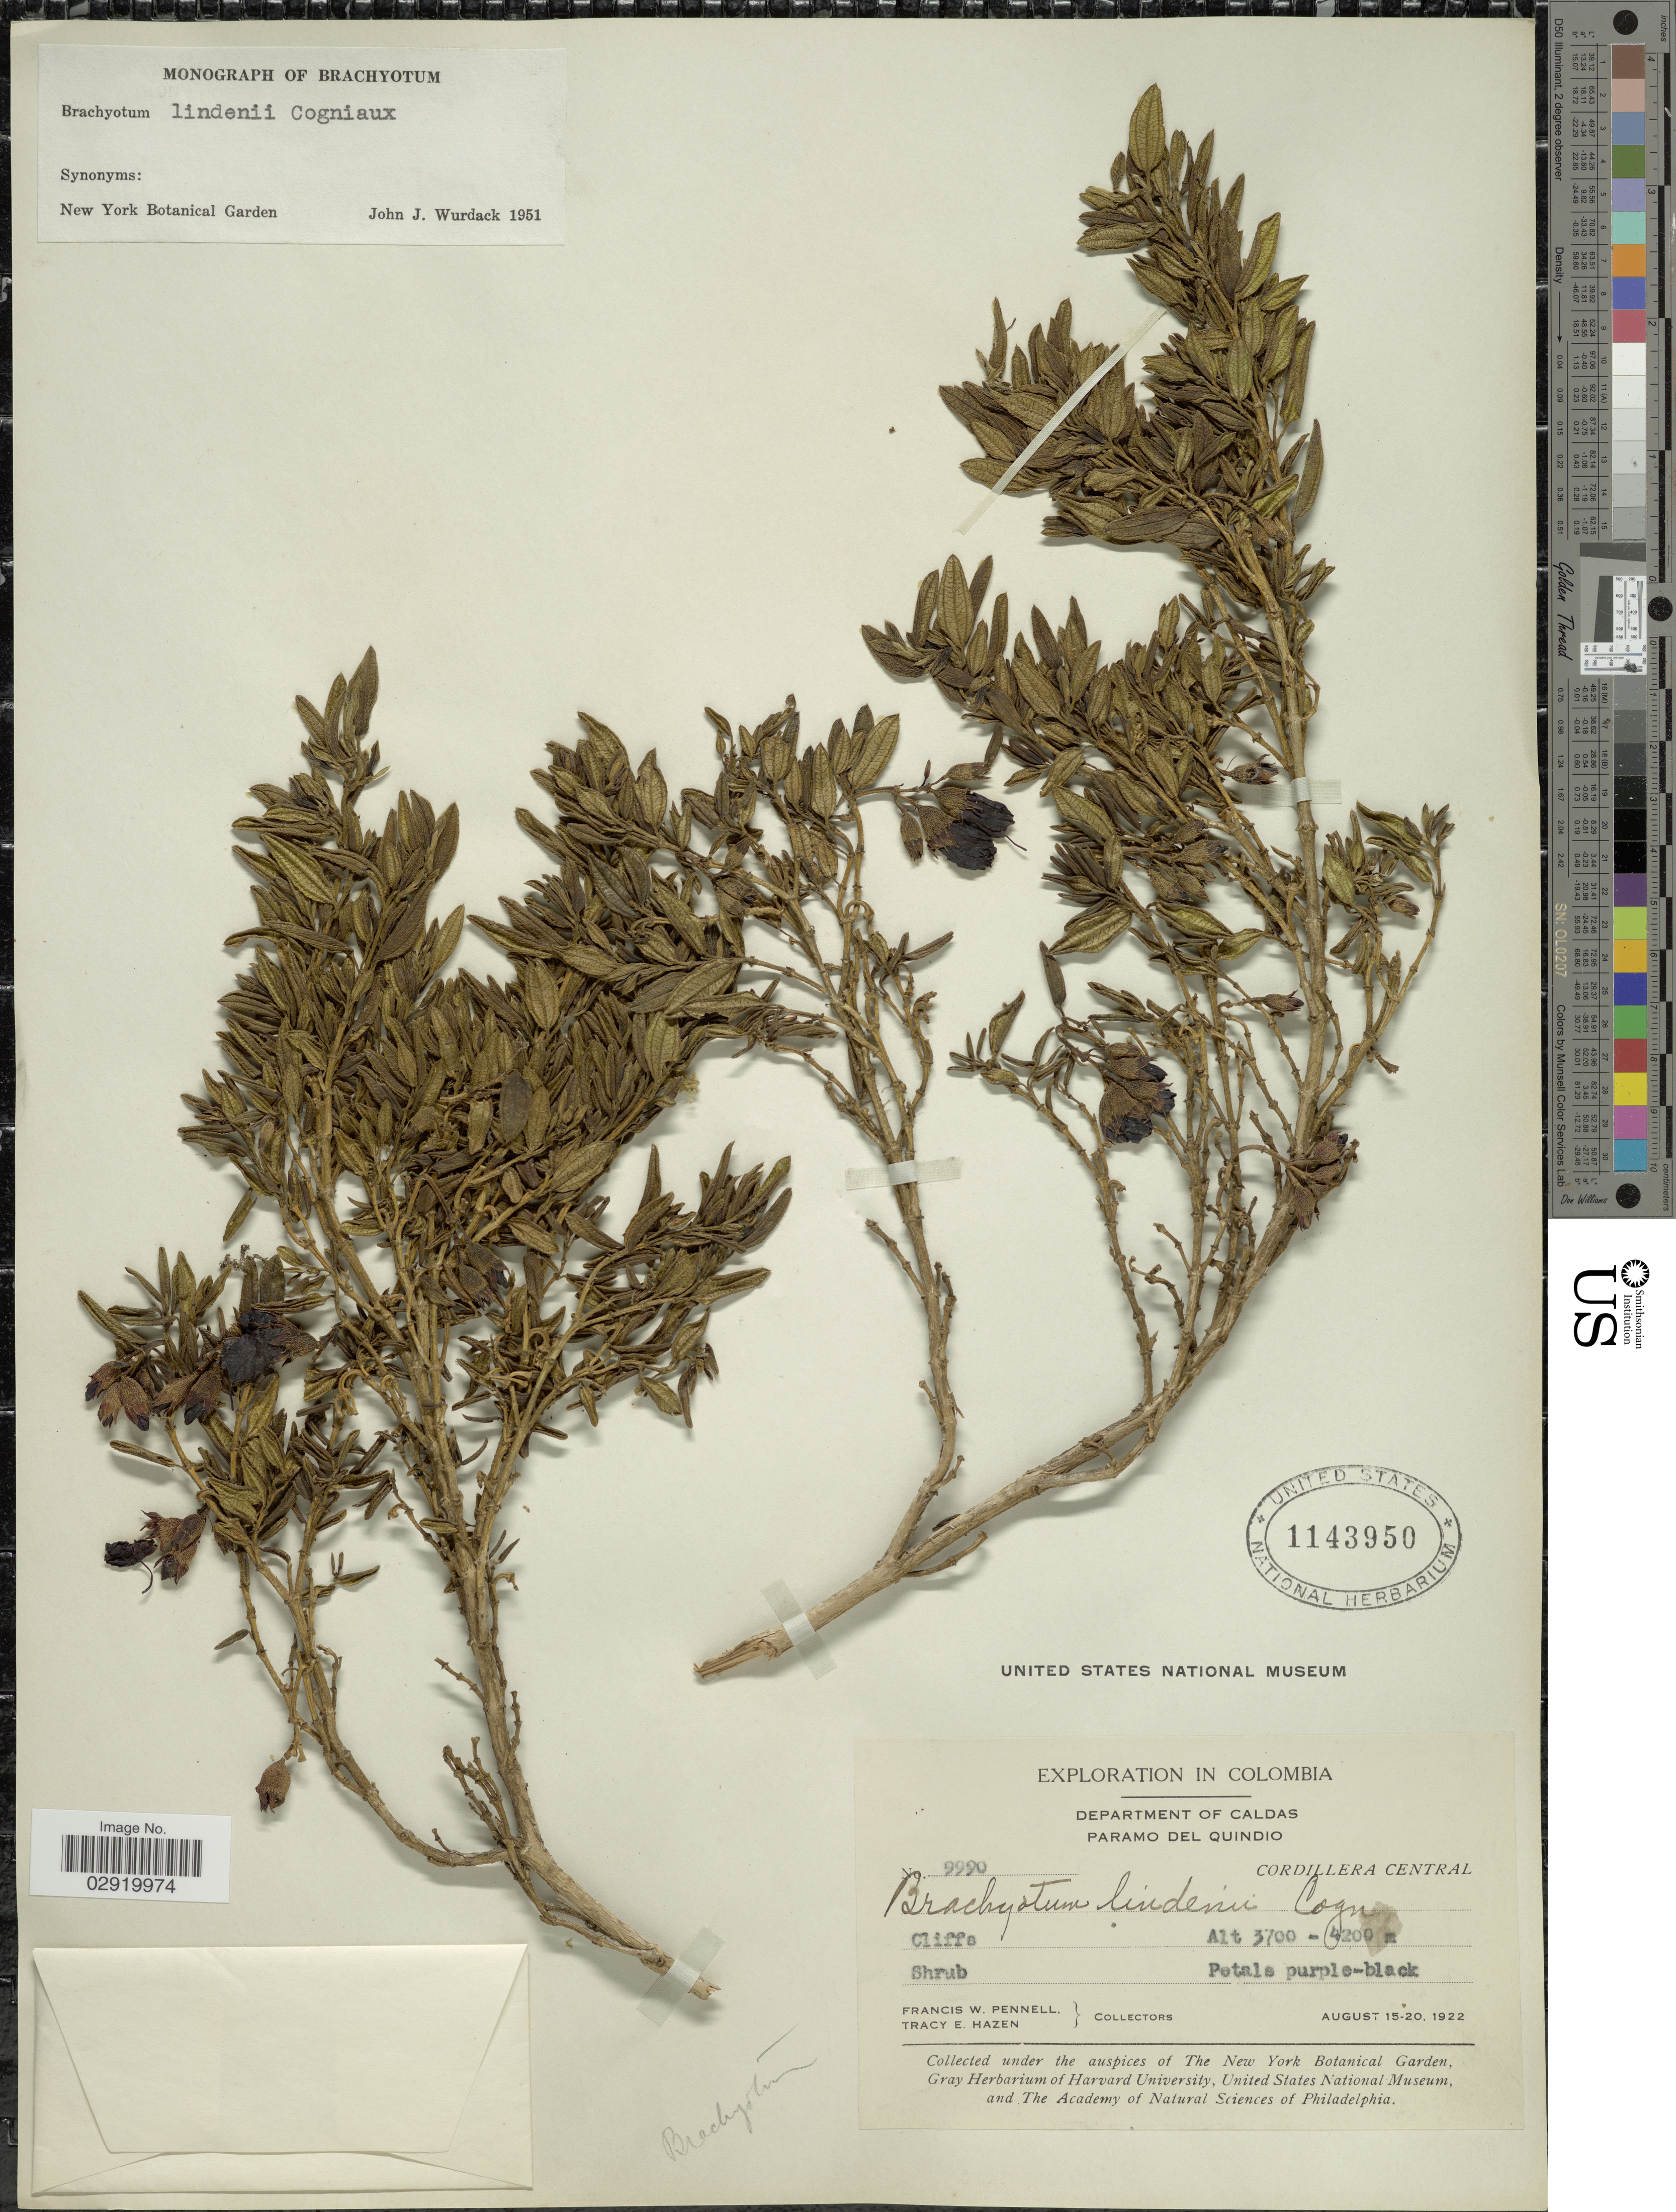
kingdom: Plantae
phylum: Tracheophyta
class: Magnoliopsida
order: Myrtales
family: Melastomataceae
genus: Brachyotum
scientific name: Brachyotum lindenii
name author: Cogn.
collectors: F. W. Pennell & T. E. Hazen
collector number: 99920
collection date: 1922-08-15/1922-08-20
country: Colombia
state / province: Caldas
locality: Department of Caldas. Paramo Del Quindio. Cordillera Central.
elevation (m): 3700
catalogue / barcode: US 1143950